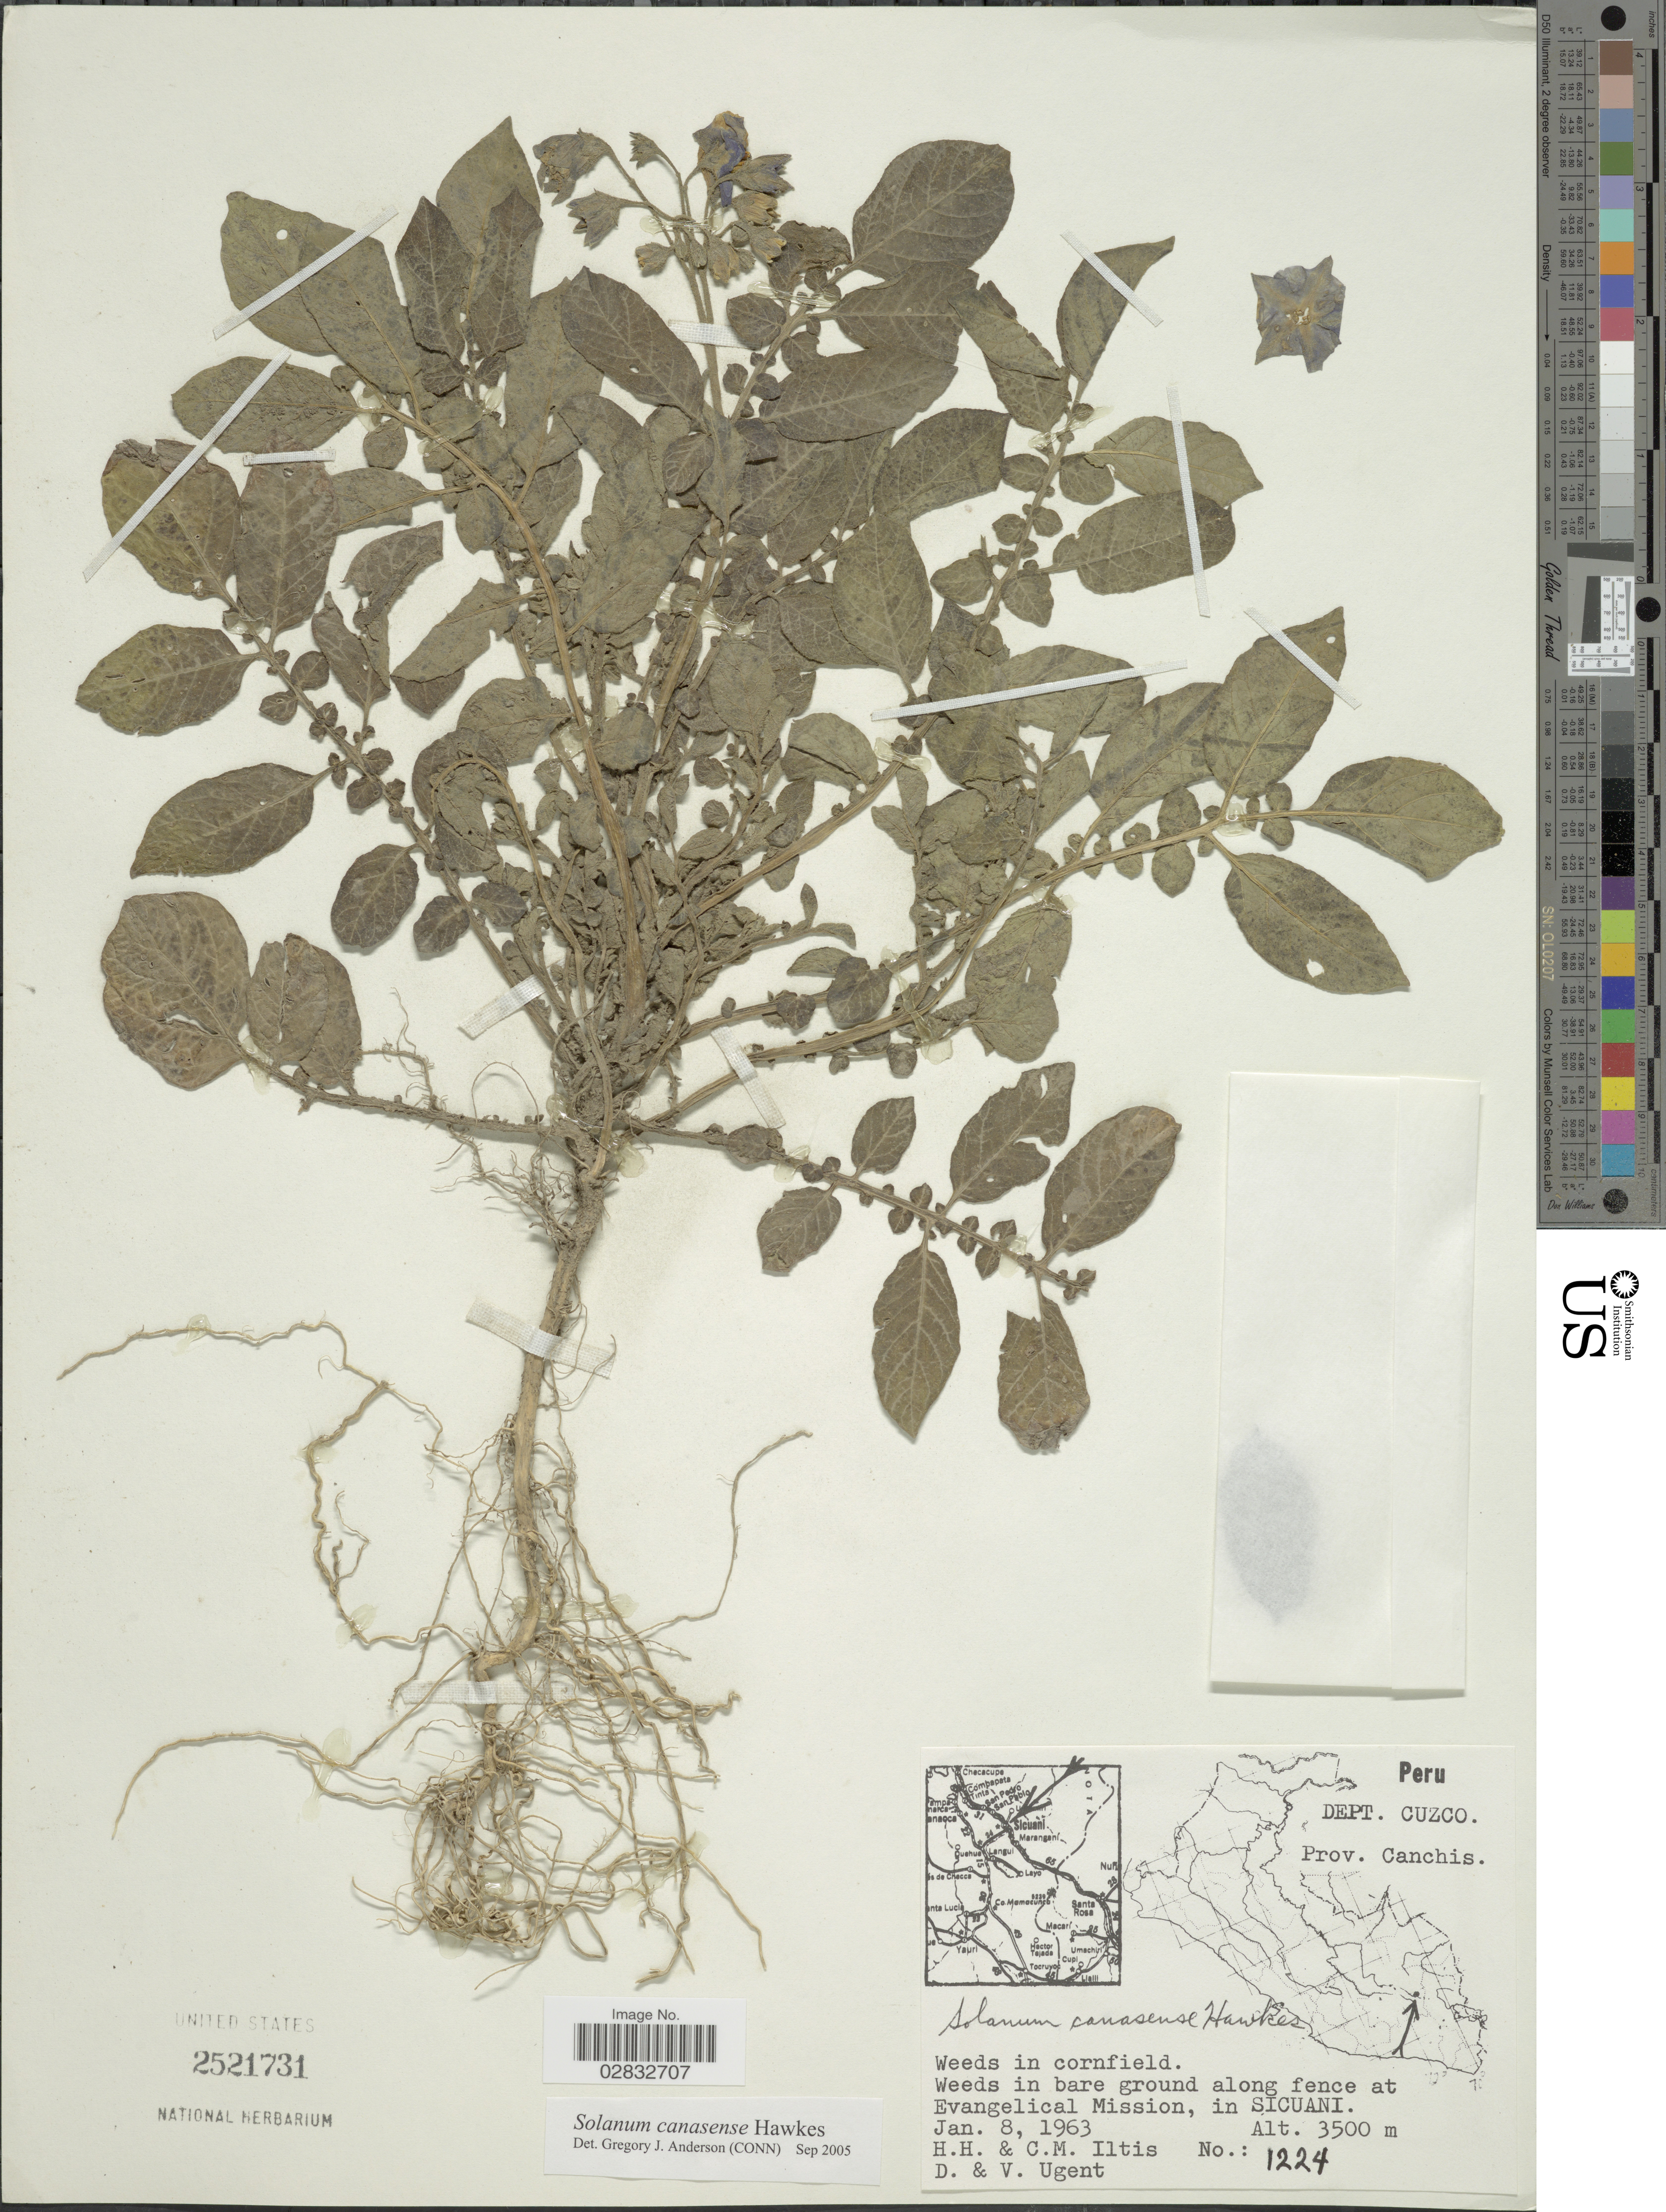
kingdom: Plantae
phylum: Tracheophyta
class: Magnoliopsida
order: Solanales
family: Solanaceae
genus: Solanum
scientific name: Solanum canaosense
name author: L.B. Sm. & Downs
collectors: H. H. Iltis, C. M Iltis, D. Ugent & V. Ugent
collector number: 1224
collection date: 1963-01-08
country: Peru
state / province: Cusco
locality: Dept. Cuzco. Prov. Chanchis. Weeds in bare ground along fence at Evangelical Mission, in Sicuani.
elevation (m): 3500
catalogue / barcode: US 2521731